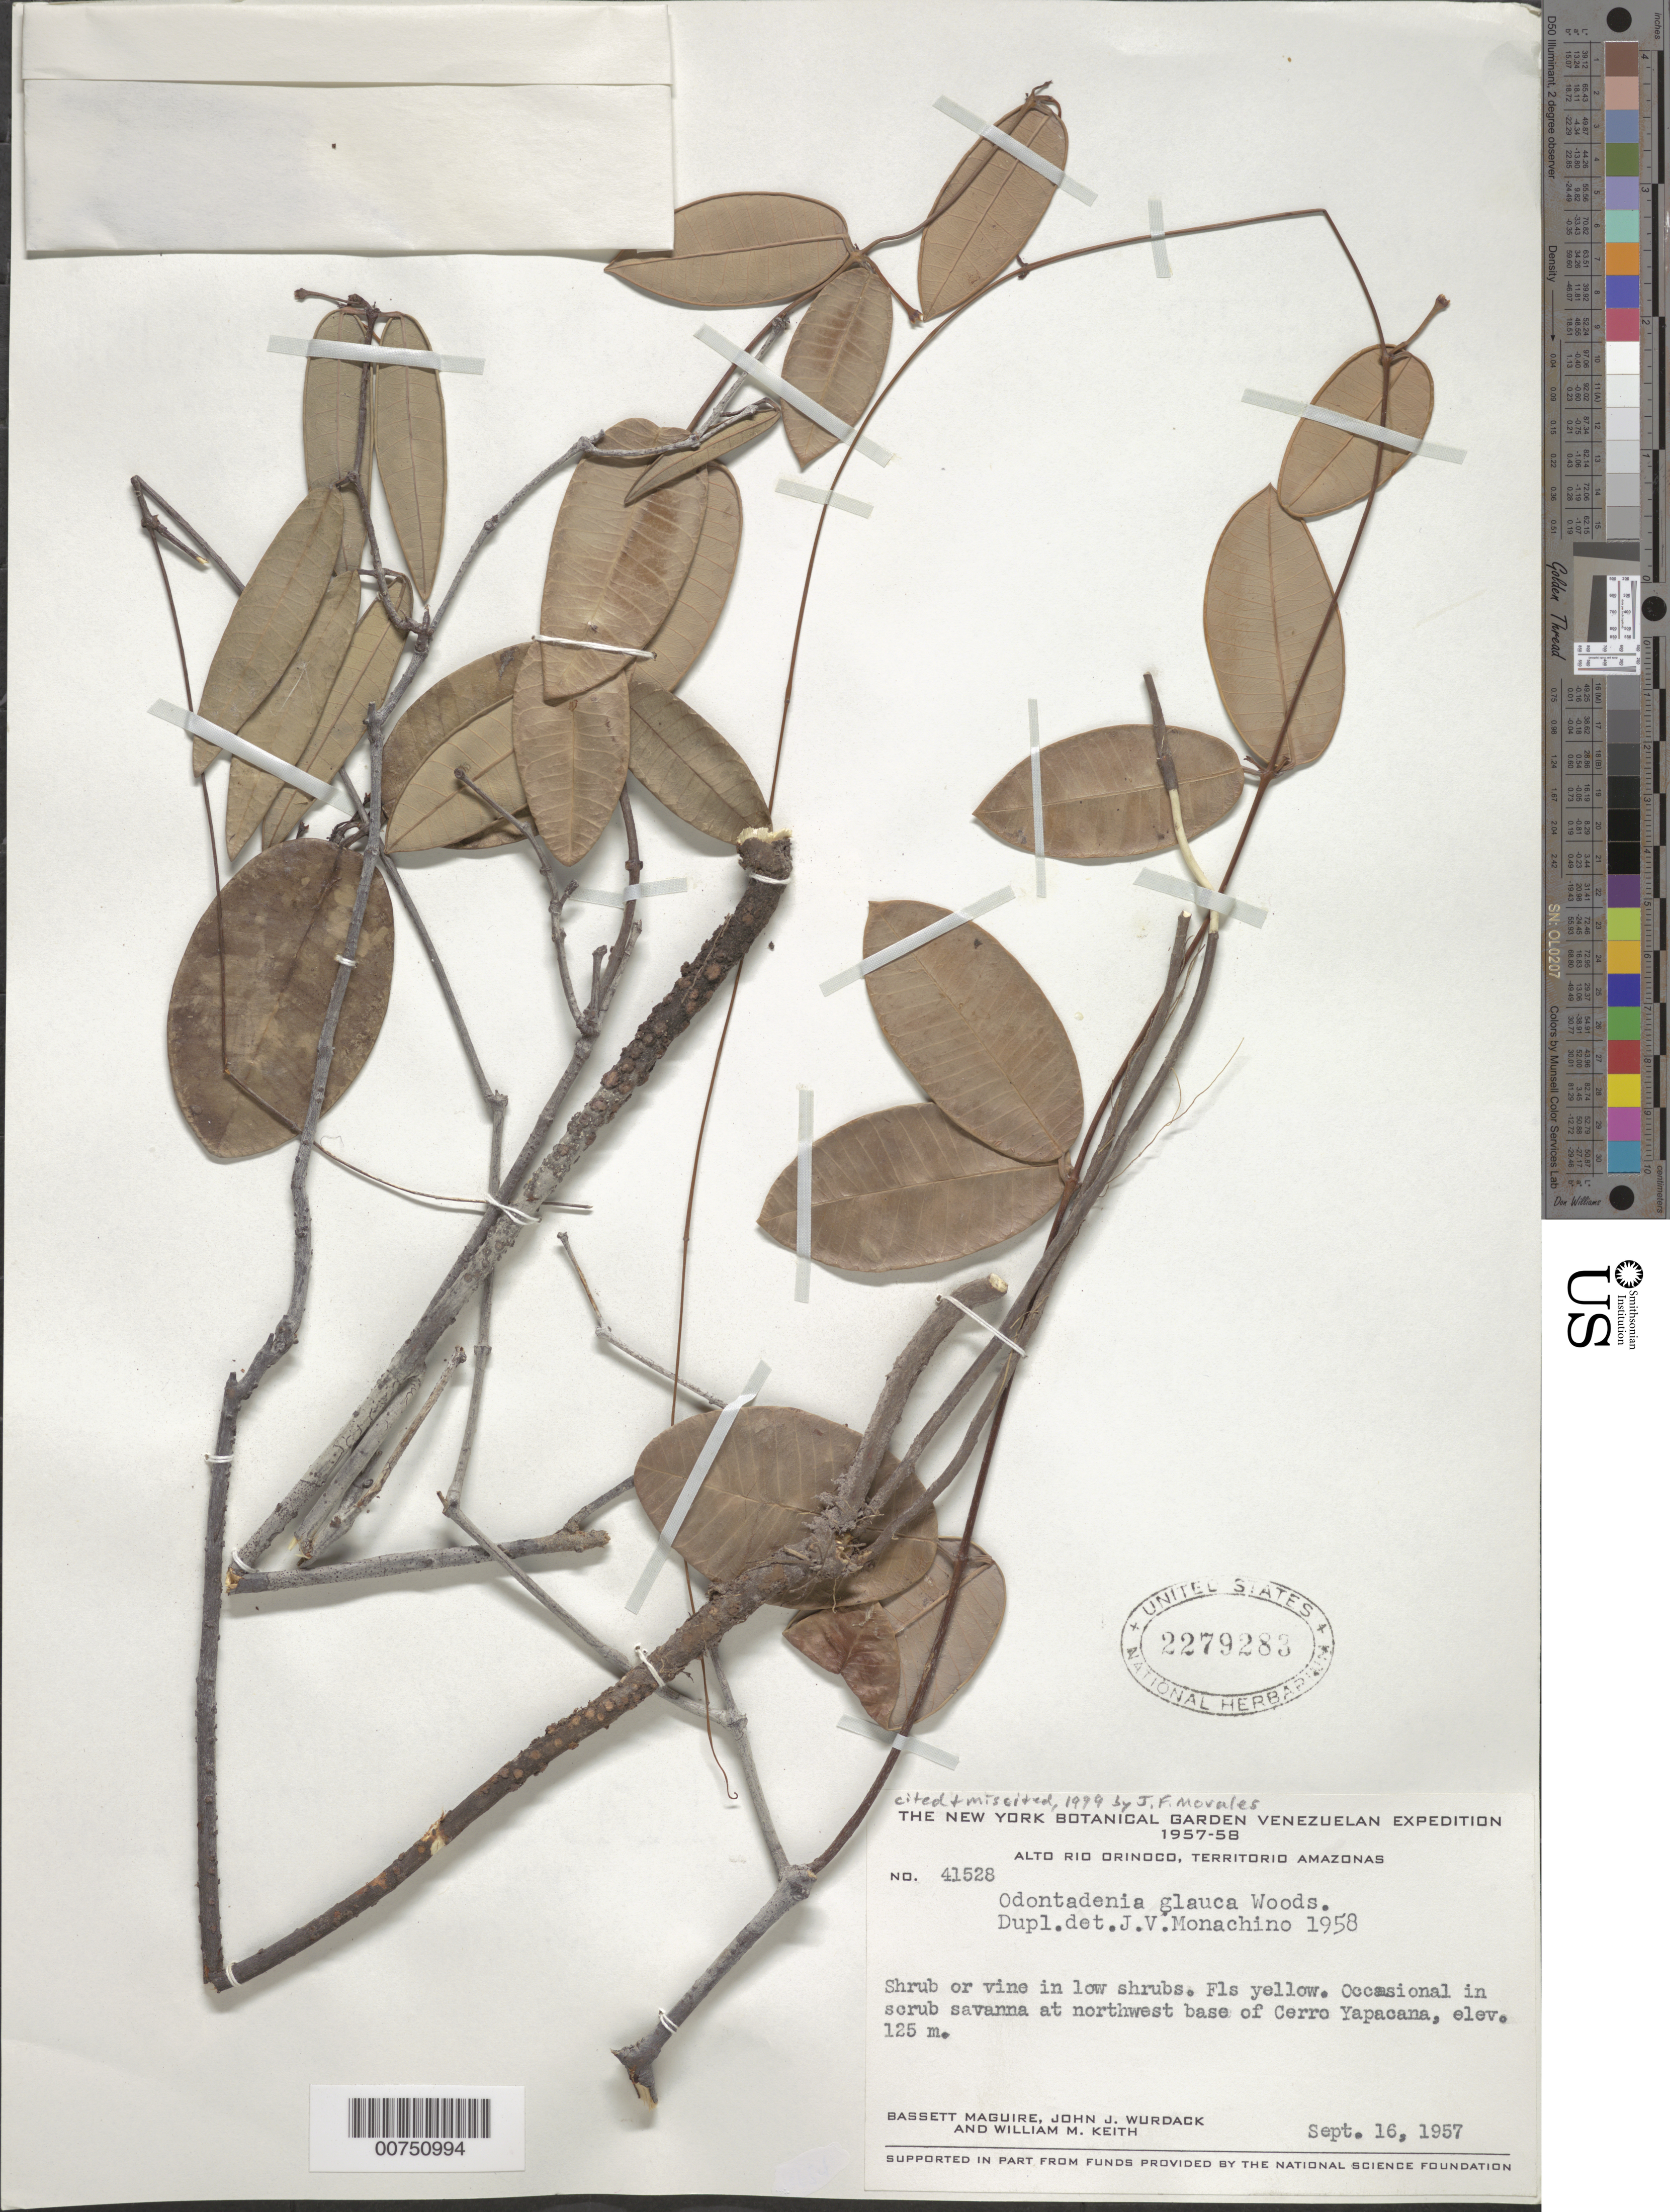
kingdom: Plantae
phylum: Tracheophyta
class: Magnoliopsida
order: Gentianales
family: Apocynaceae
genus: Odontadenia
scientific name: Odontadenia glauca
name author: Woodson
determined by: Morales, J. F.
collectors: B. Maguire, J. J. Wurdack & W. Keith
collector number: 41528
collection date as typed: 16-Sep-57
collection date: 1957-09-16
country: Venezuela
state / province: Amazonas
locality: Alto Río Orinoco, Cerro Yapacána, NW base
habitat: Scrub savanna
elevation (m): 125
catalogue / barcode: US 2279283